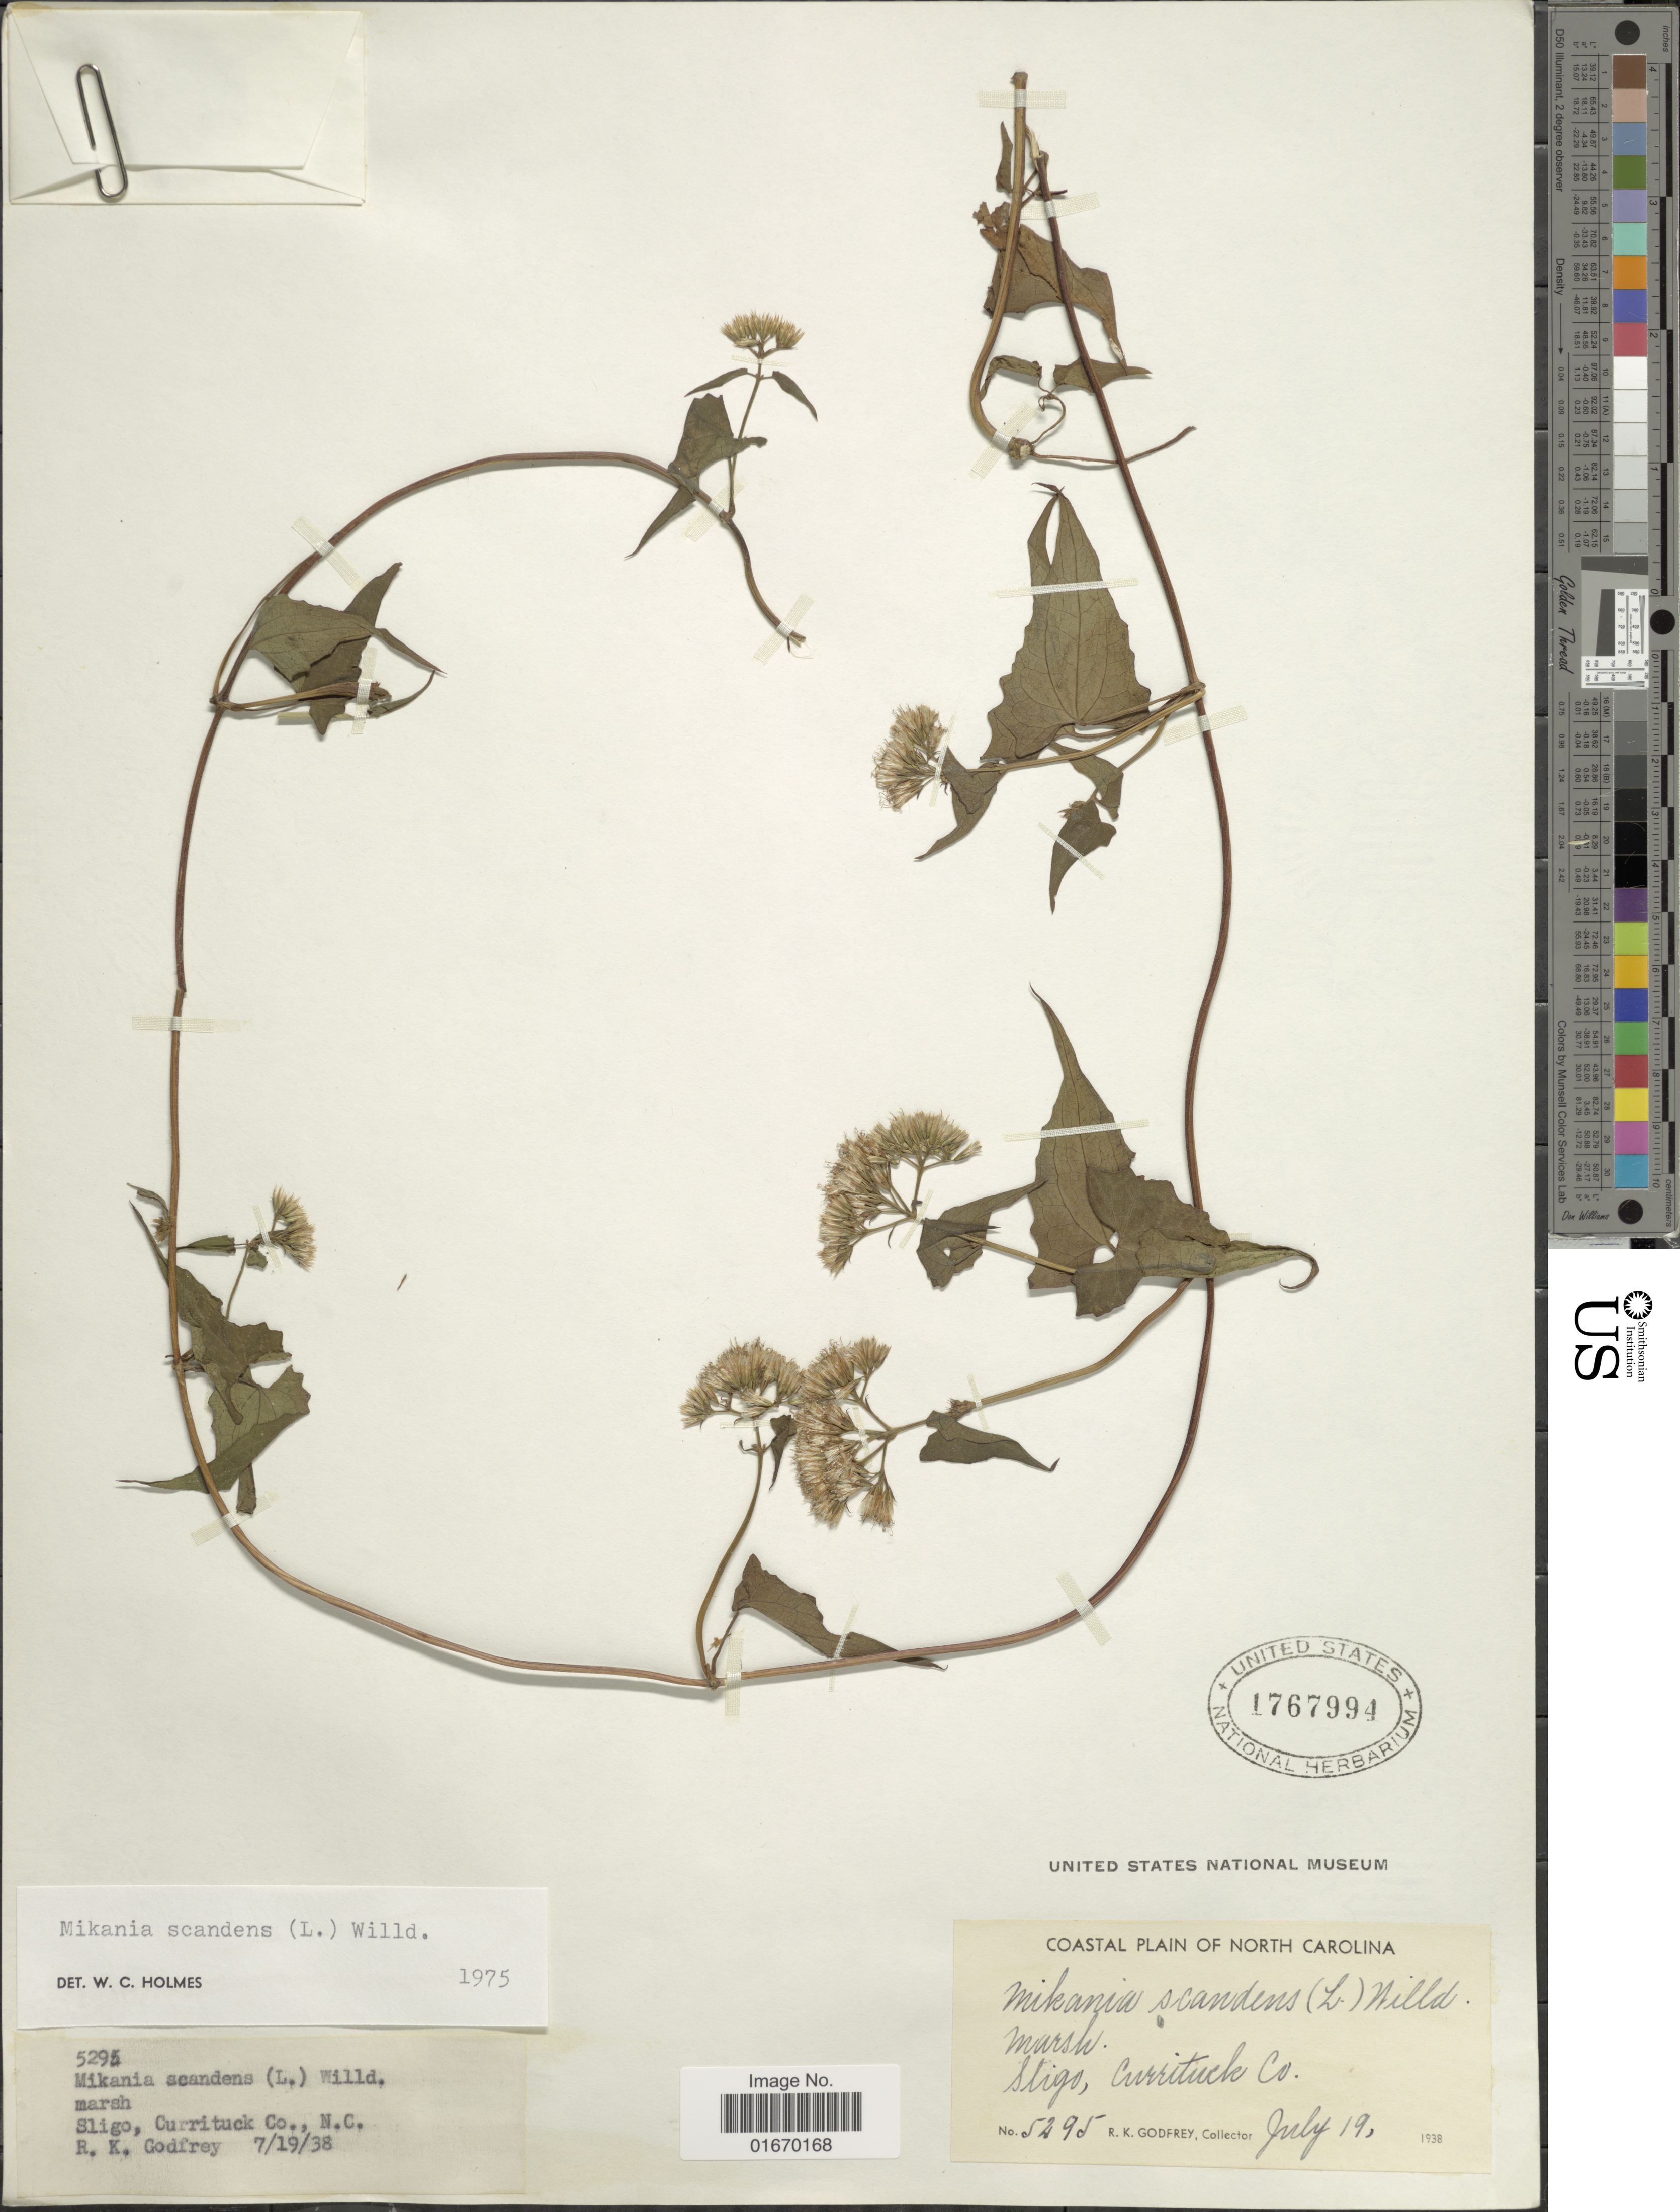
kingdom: Plantae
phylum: Tracheophyta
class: Magnoliopsida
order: Asterales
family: Asteraceae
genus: Mikania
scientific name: Mikania scandens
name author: (L.) Willd.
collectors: R. K. Godfrey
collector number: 5295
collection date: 1938-07-19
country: United States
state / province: North Carolina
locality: Sligo, Currituck Co.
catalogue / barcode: US 1767994